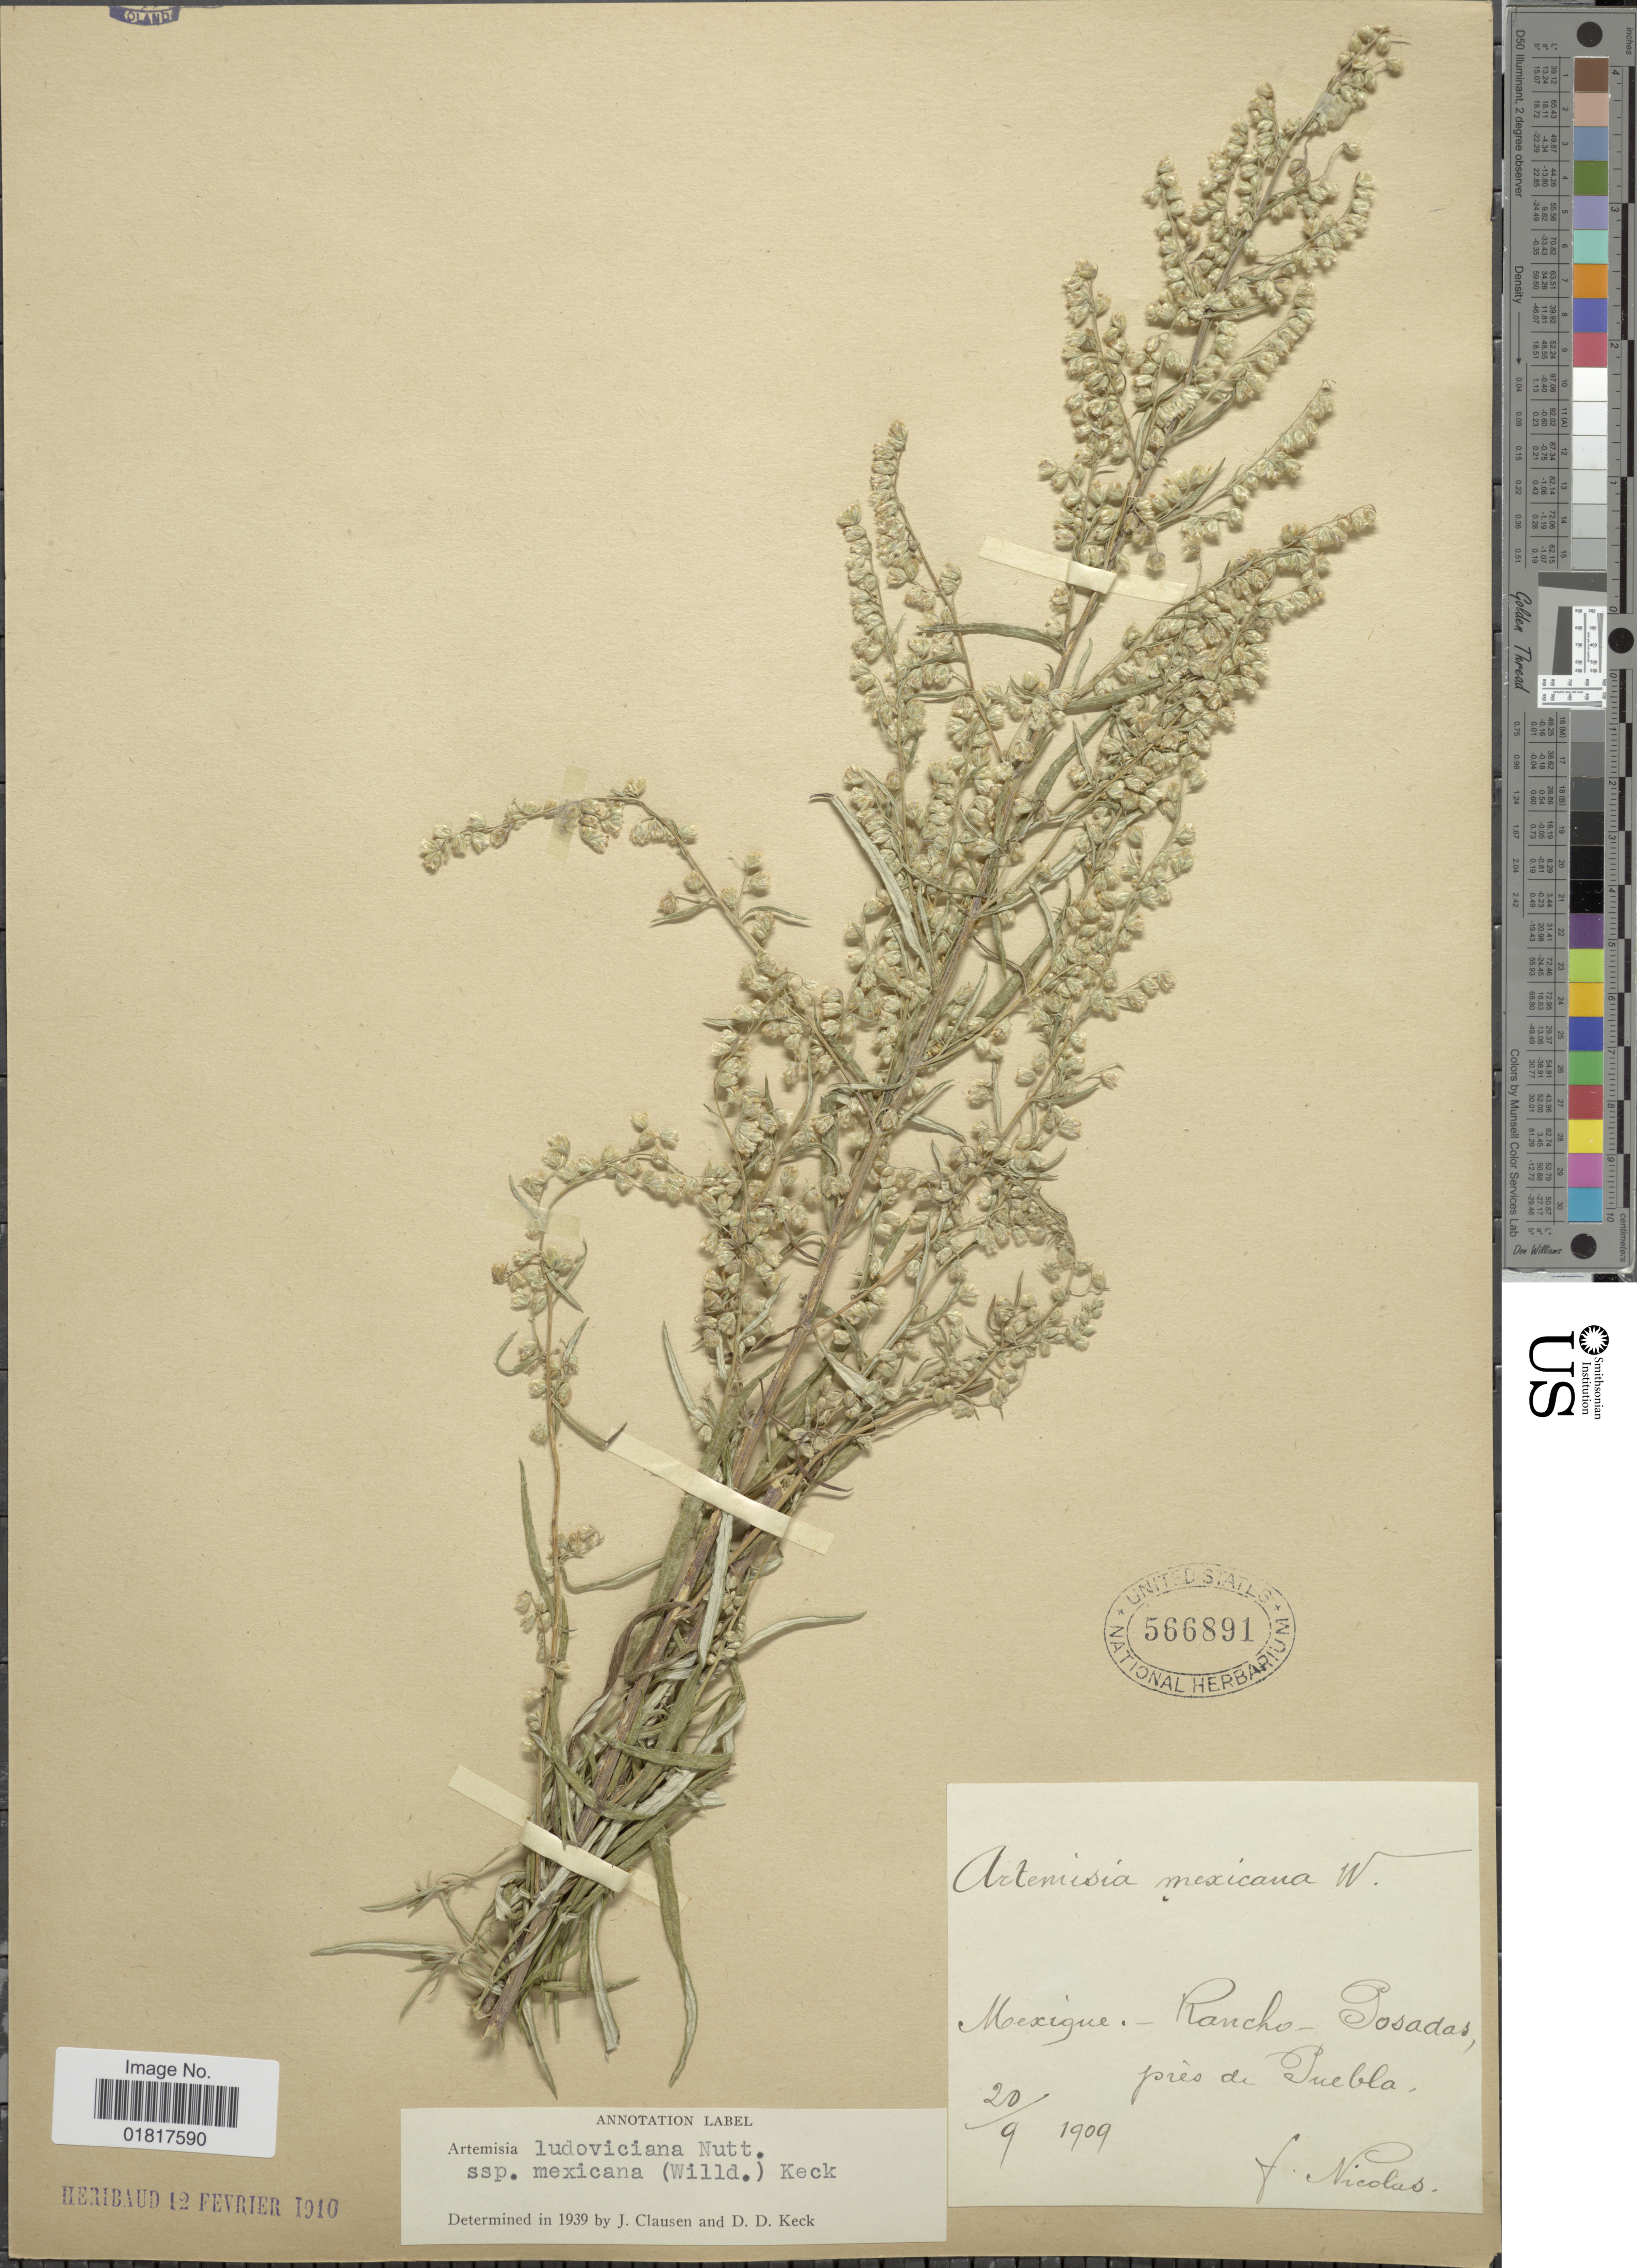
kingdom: Plantae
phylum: Tracheophyta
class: Magnoliopsida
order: Asterales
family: Asteraceae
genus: Artemisia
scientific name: Artemisia ludoviciana subsp. mexicana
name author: (Willd. ex Spreng.) D.D. Keck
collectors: F. Nicolas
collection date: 1909-09-20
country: Mexico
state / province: Puebla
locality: Rancho - Posadas, près de Puebla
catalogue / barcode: US 566891